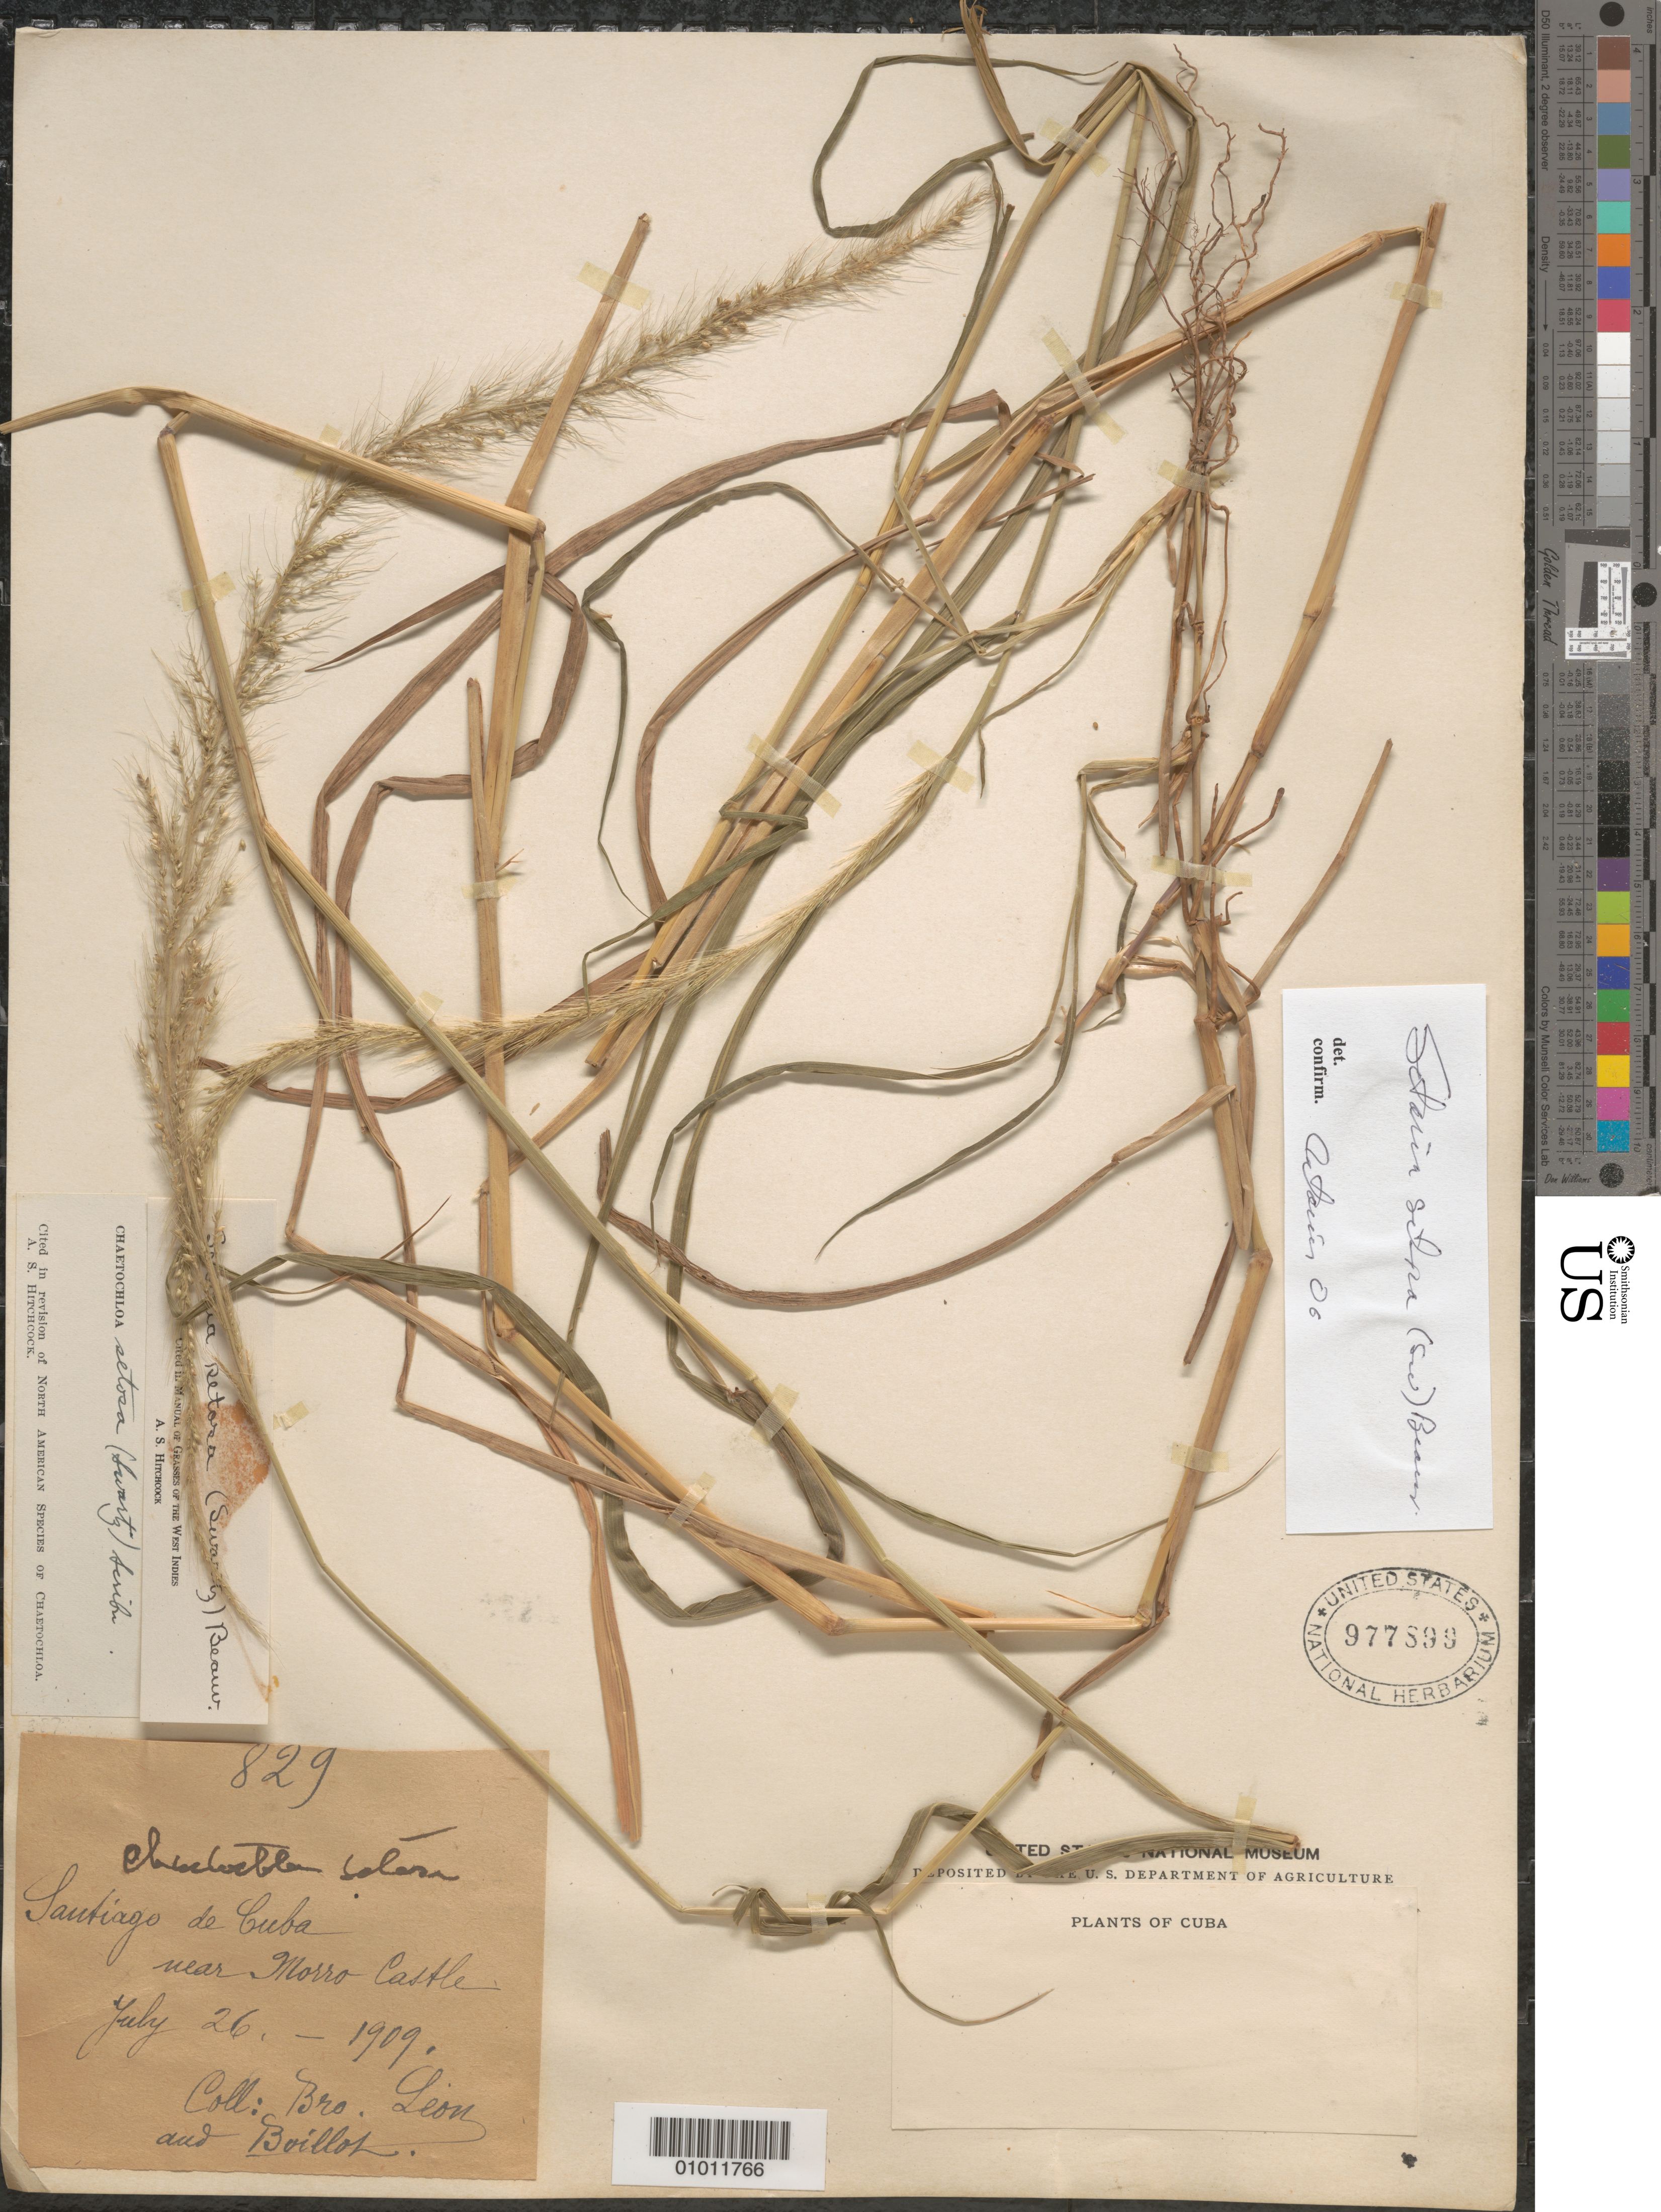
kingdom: Plantae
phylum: Tracheophyta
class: Liliopsida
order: Poales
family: Poaceae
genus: Setaria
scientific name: Setaria setosa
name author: (Sw.) P. Beauv.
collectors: Bro. León & -. Boillot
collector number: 829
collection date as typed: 14 Jul 1909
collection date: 1909-07-14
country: Cuba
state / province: Santiago de Cuba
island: Cuba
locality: Near Morro Castle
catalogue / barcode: US 977899